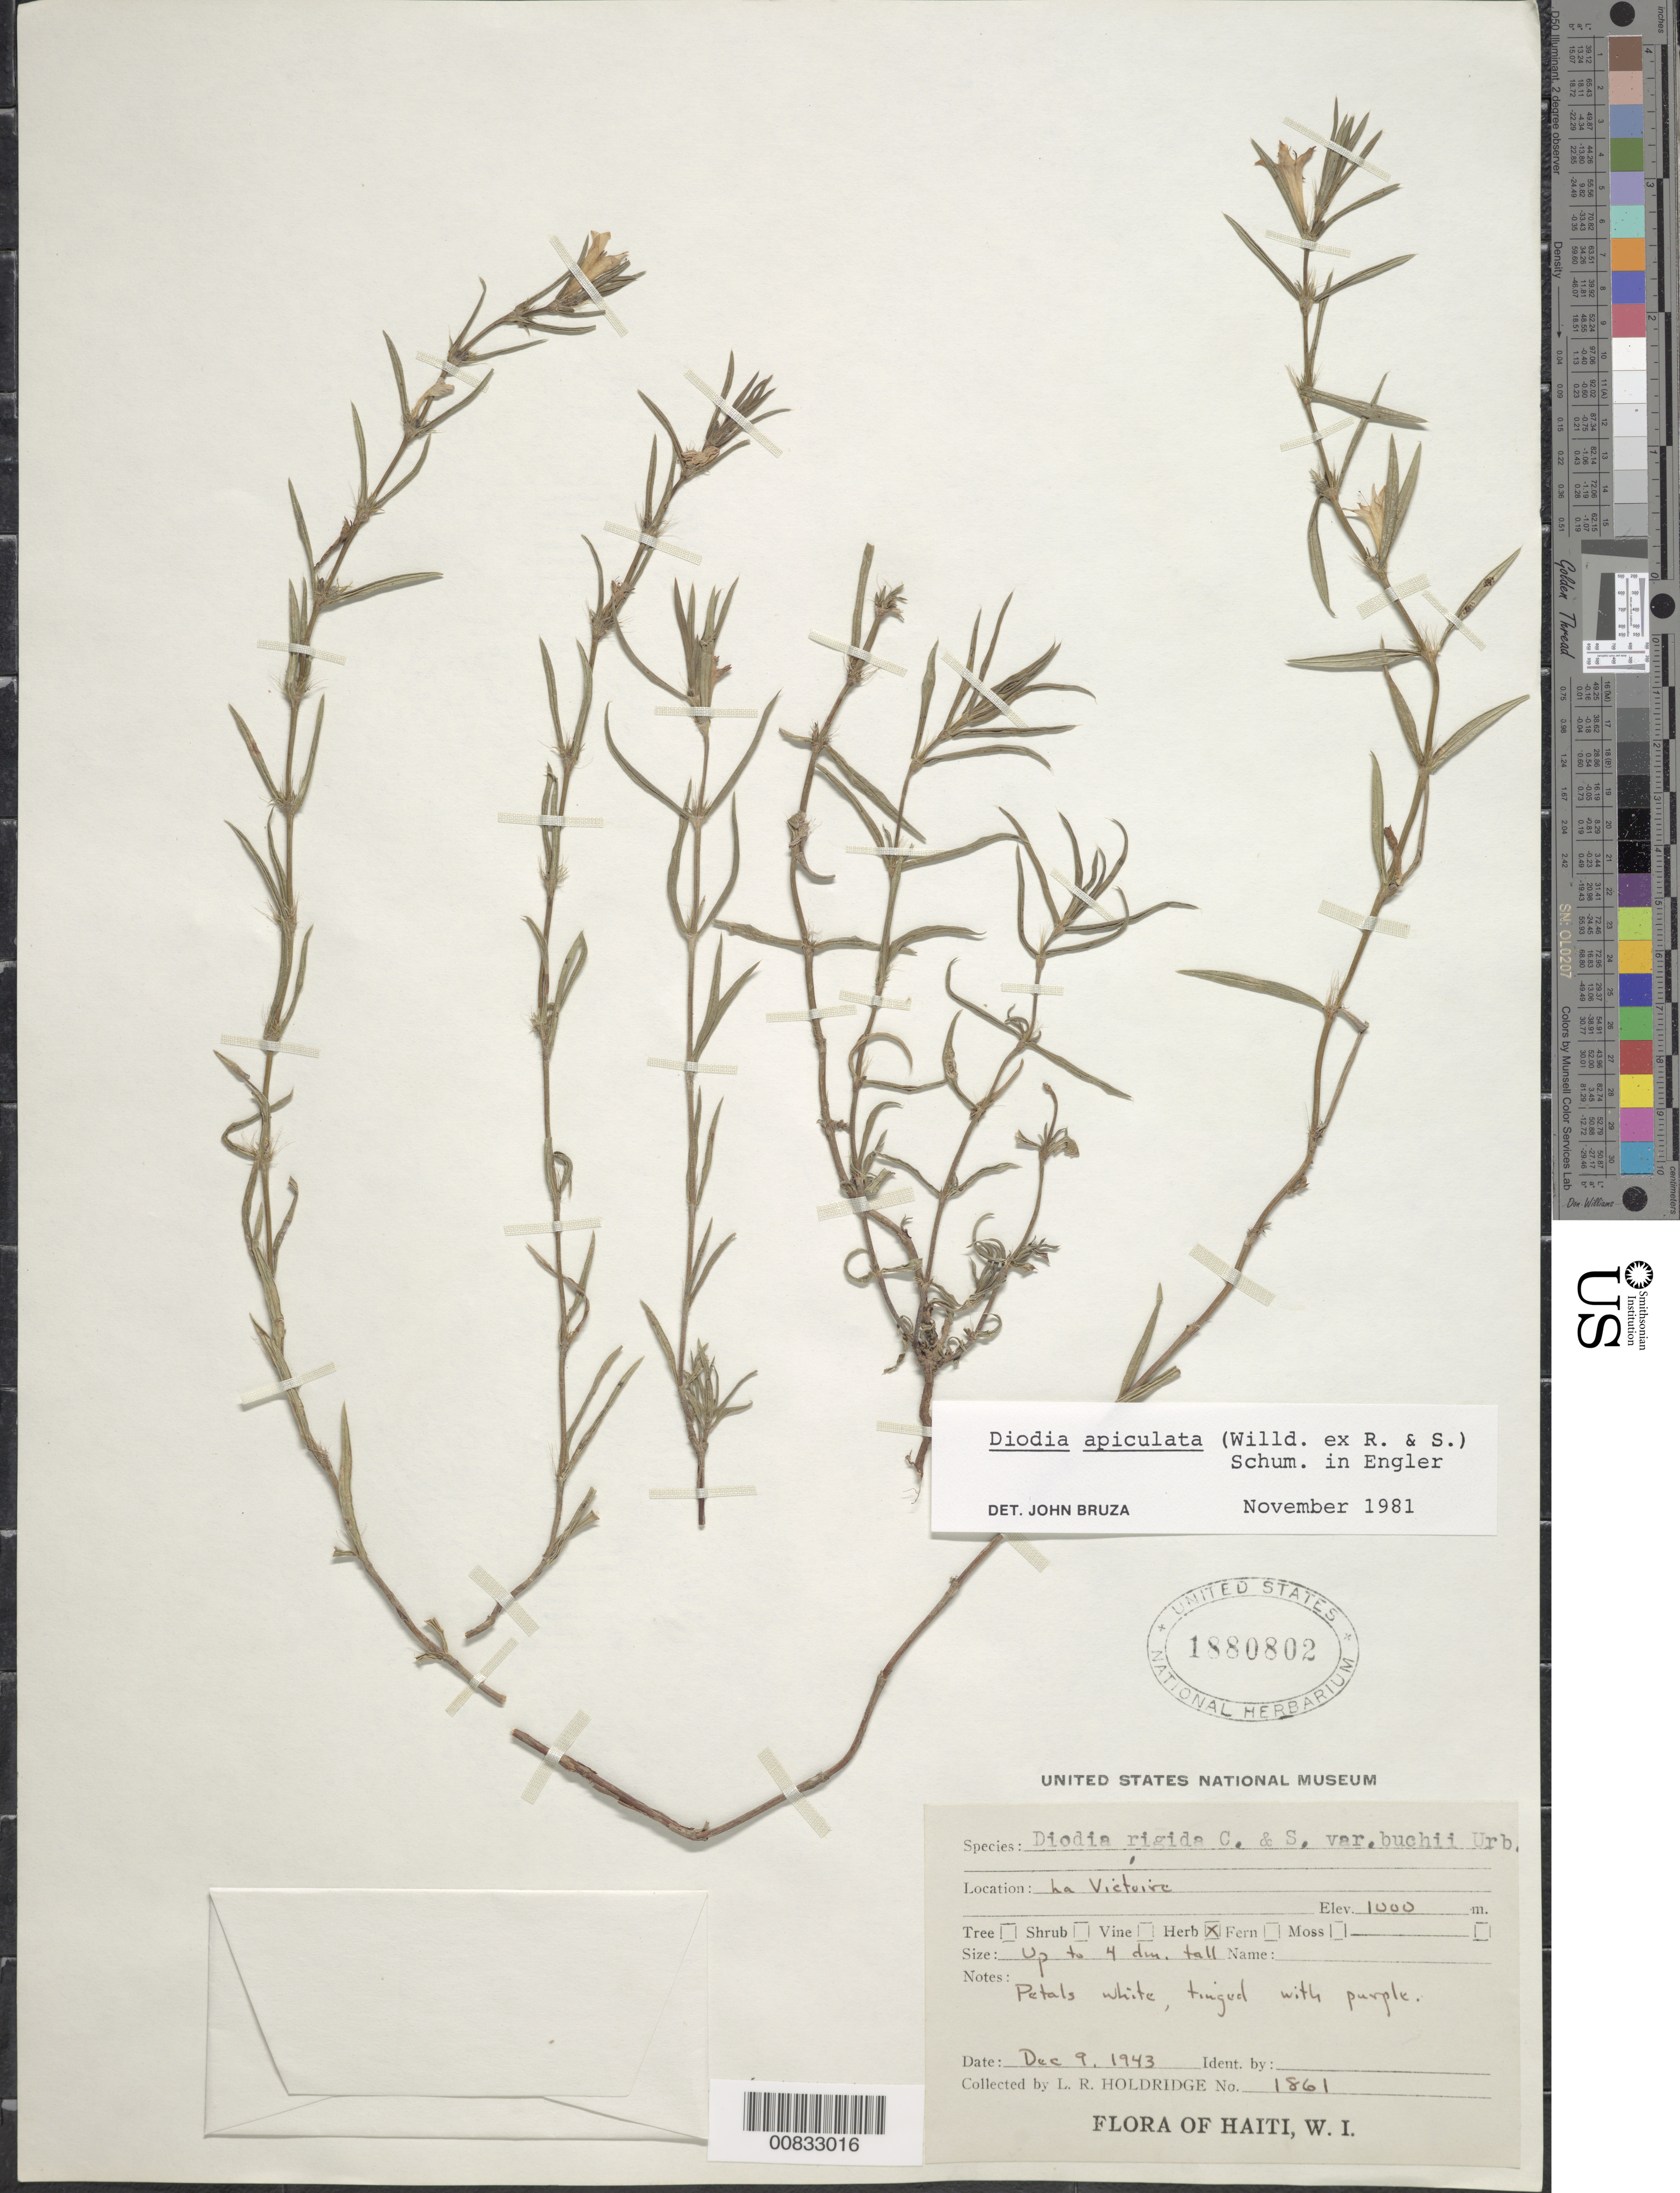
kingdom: Plantae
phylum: Tracheophyta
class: Magnoliopsida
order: Gentianales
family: Rubiaceae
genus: Diodella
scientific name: Diodella apiculata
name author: (Willd. ex Roem. & Schult.) Delprete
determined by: Bruza, J.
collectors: L. Holdridge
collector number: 1861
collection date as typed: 09 Dec 1943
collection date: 1943-12-09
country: Haiti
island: Hispaniola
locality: La Victoire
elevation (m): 1000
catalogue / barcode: US 1880802